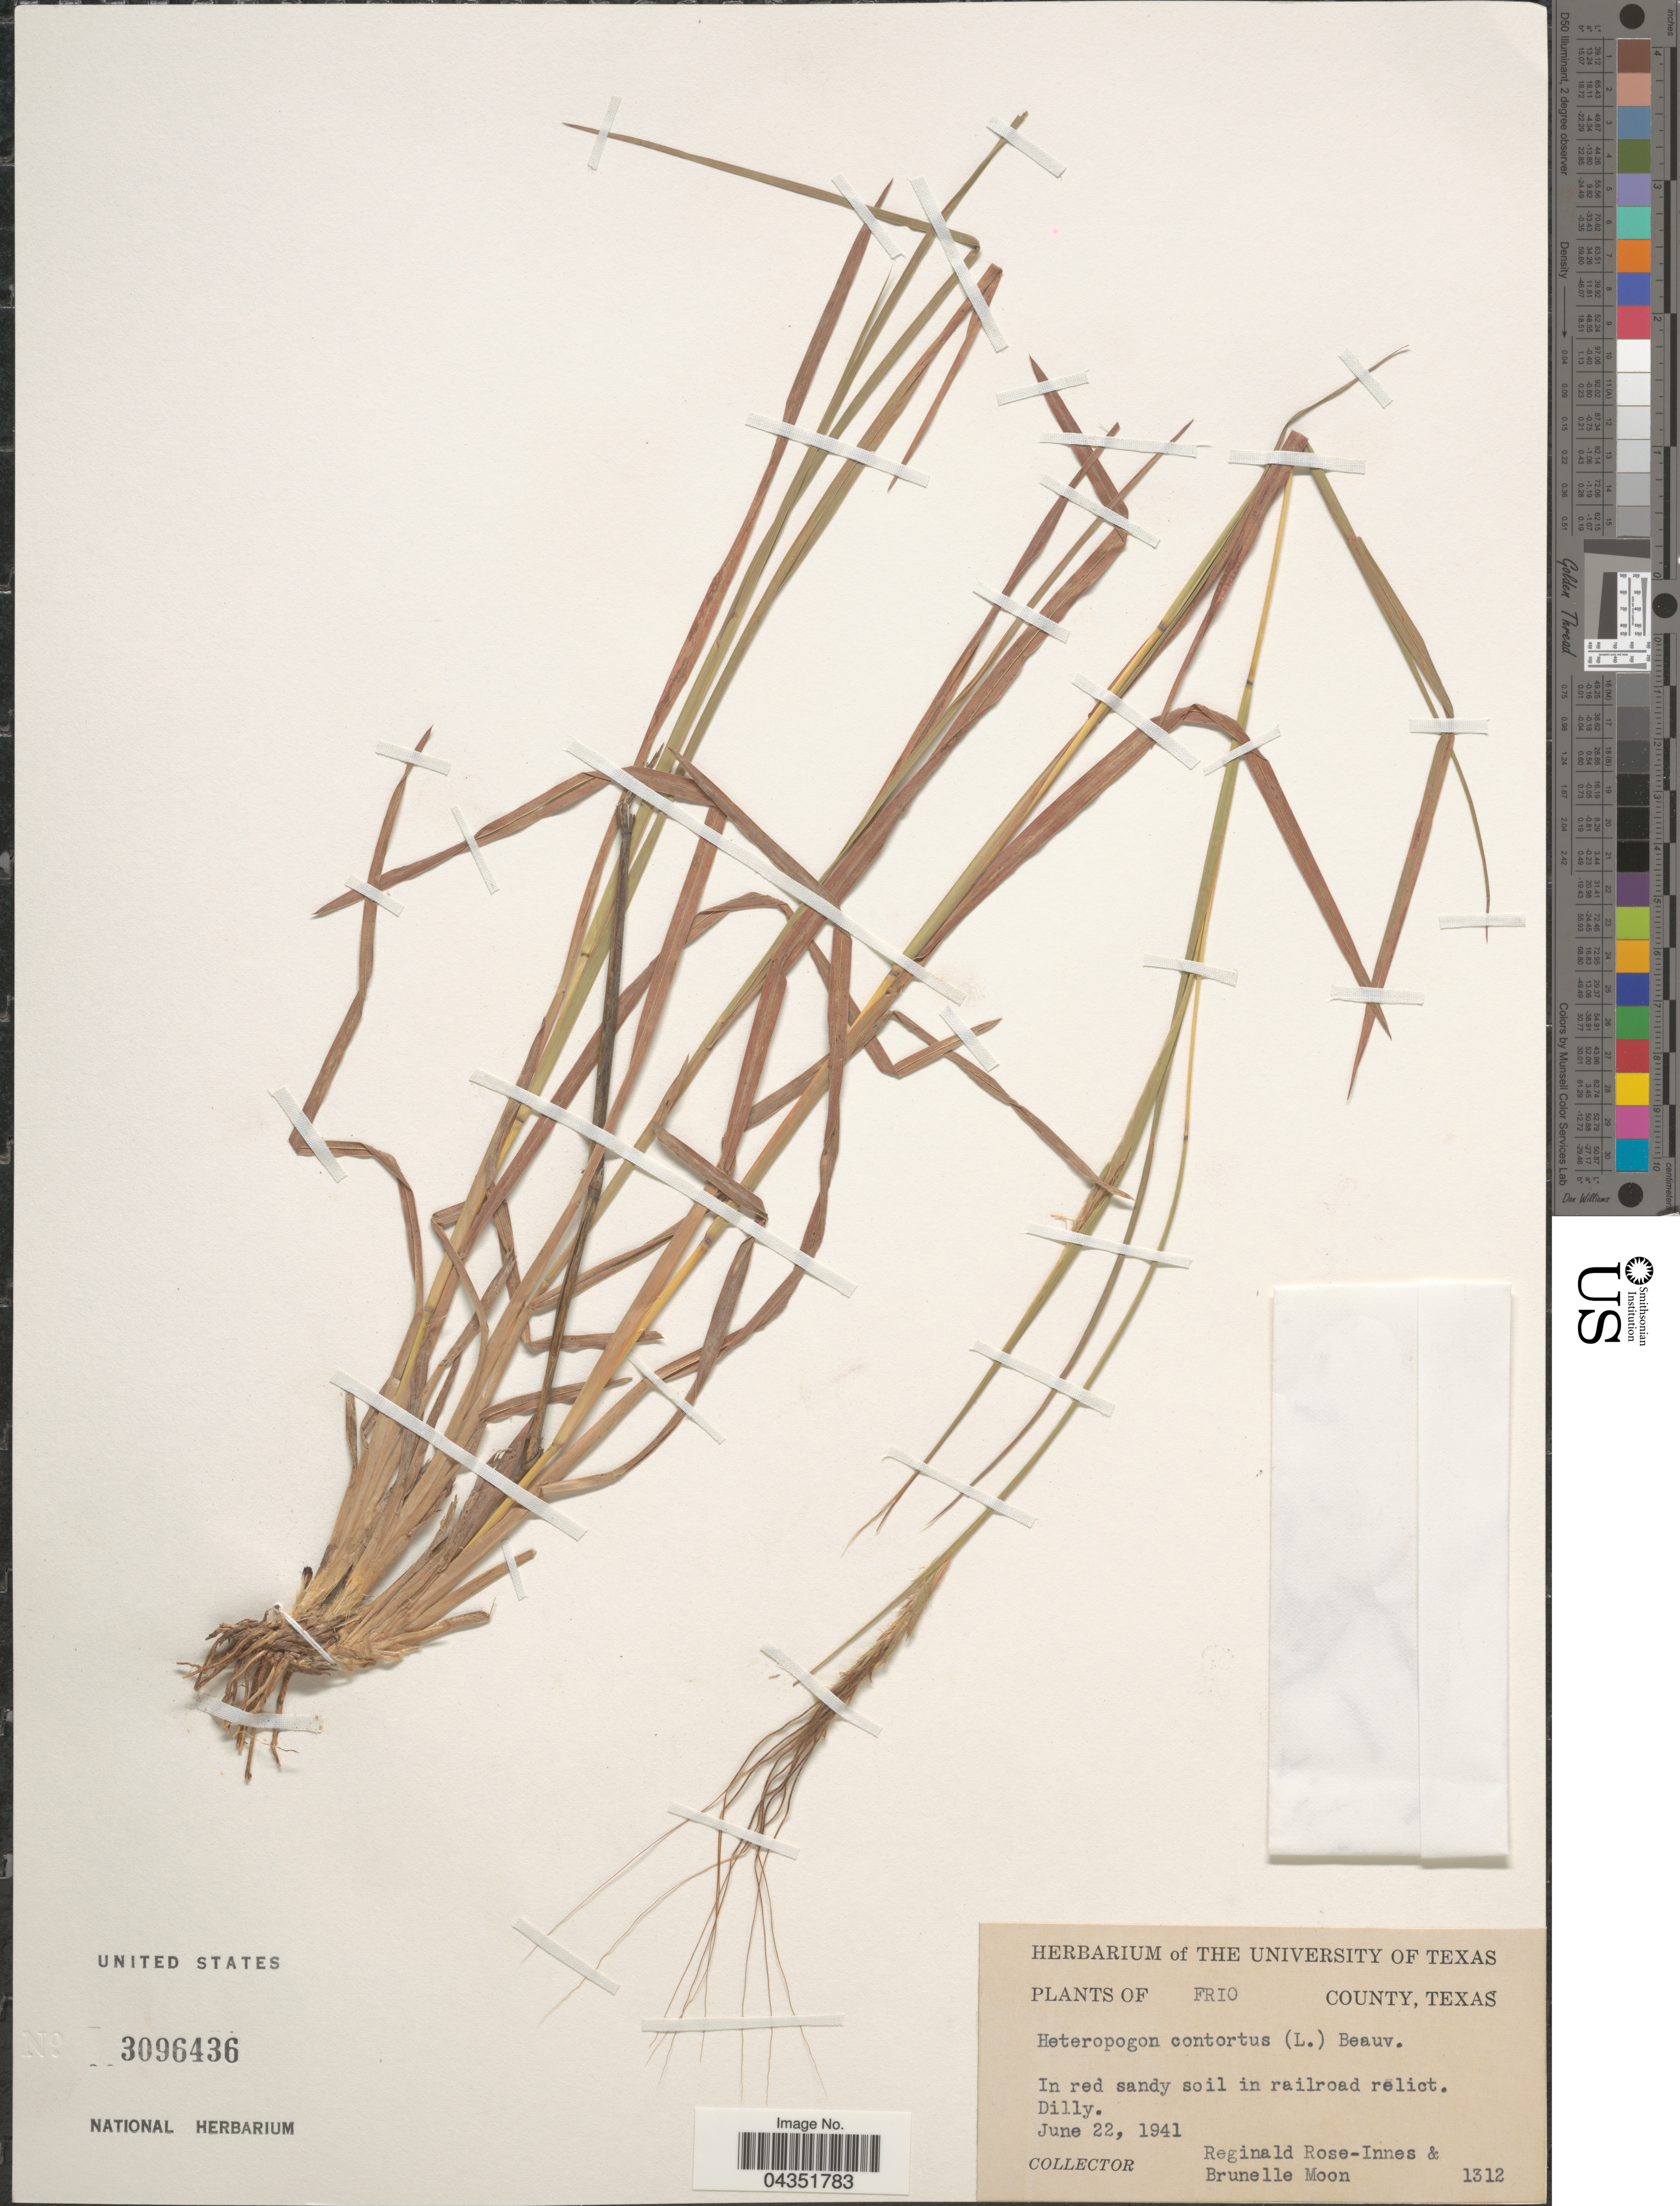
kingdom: Plantae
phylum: Tracheophyta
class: Liliopsida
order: Poales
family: Poaceae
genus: Heteropogon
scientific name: Heteropogon contortus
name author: (L.) P. Beauv. ex Roem. & Schult.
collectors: R. Rose-Innes & B. Moon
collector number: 1312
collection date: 1941-06-22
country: United States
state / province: Texas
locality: Frio County. In red sandy soil in railroad relict. Dilly.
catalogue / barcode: US 3096436